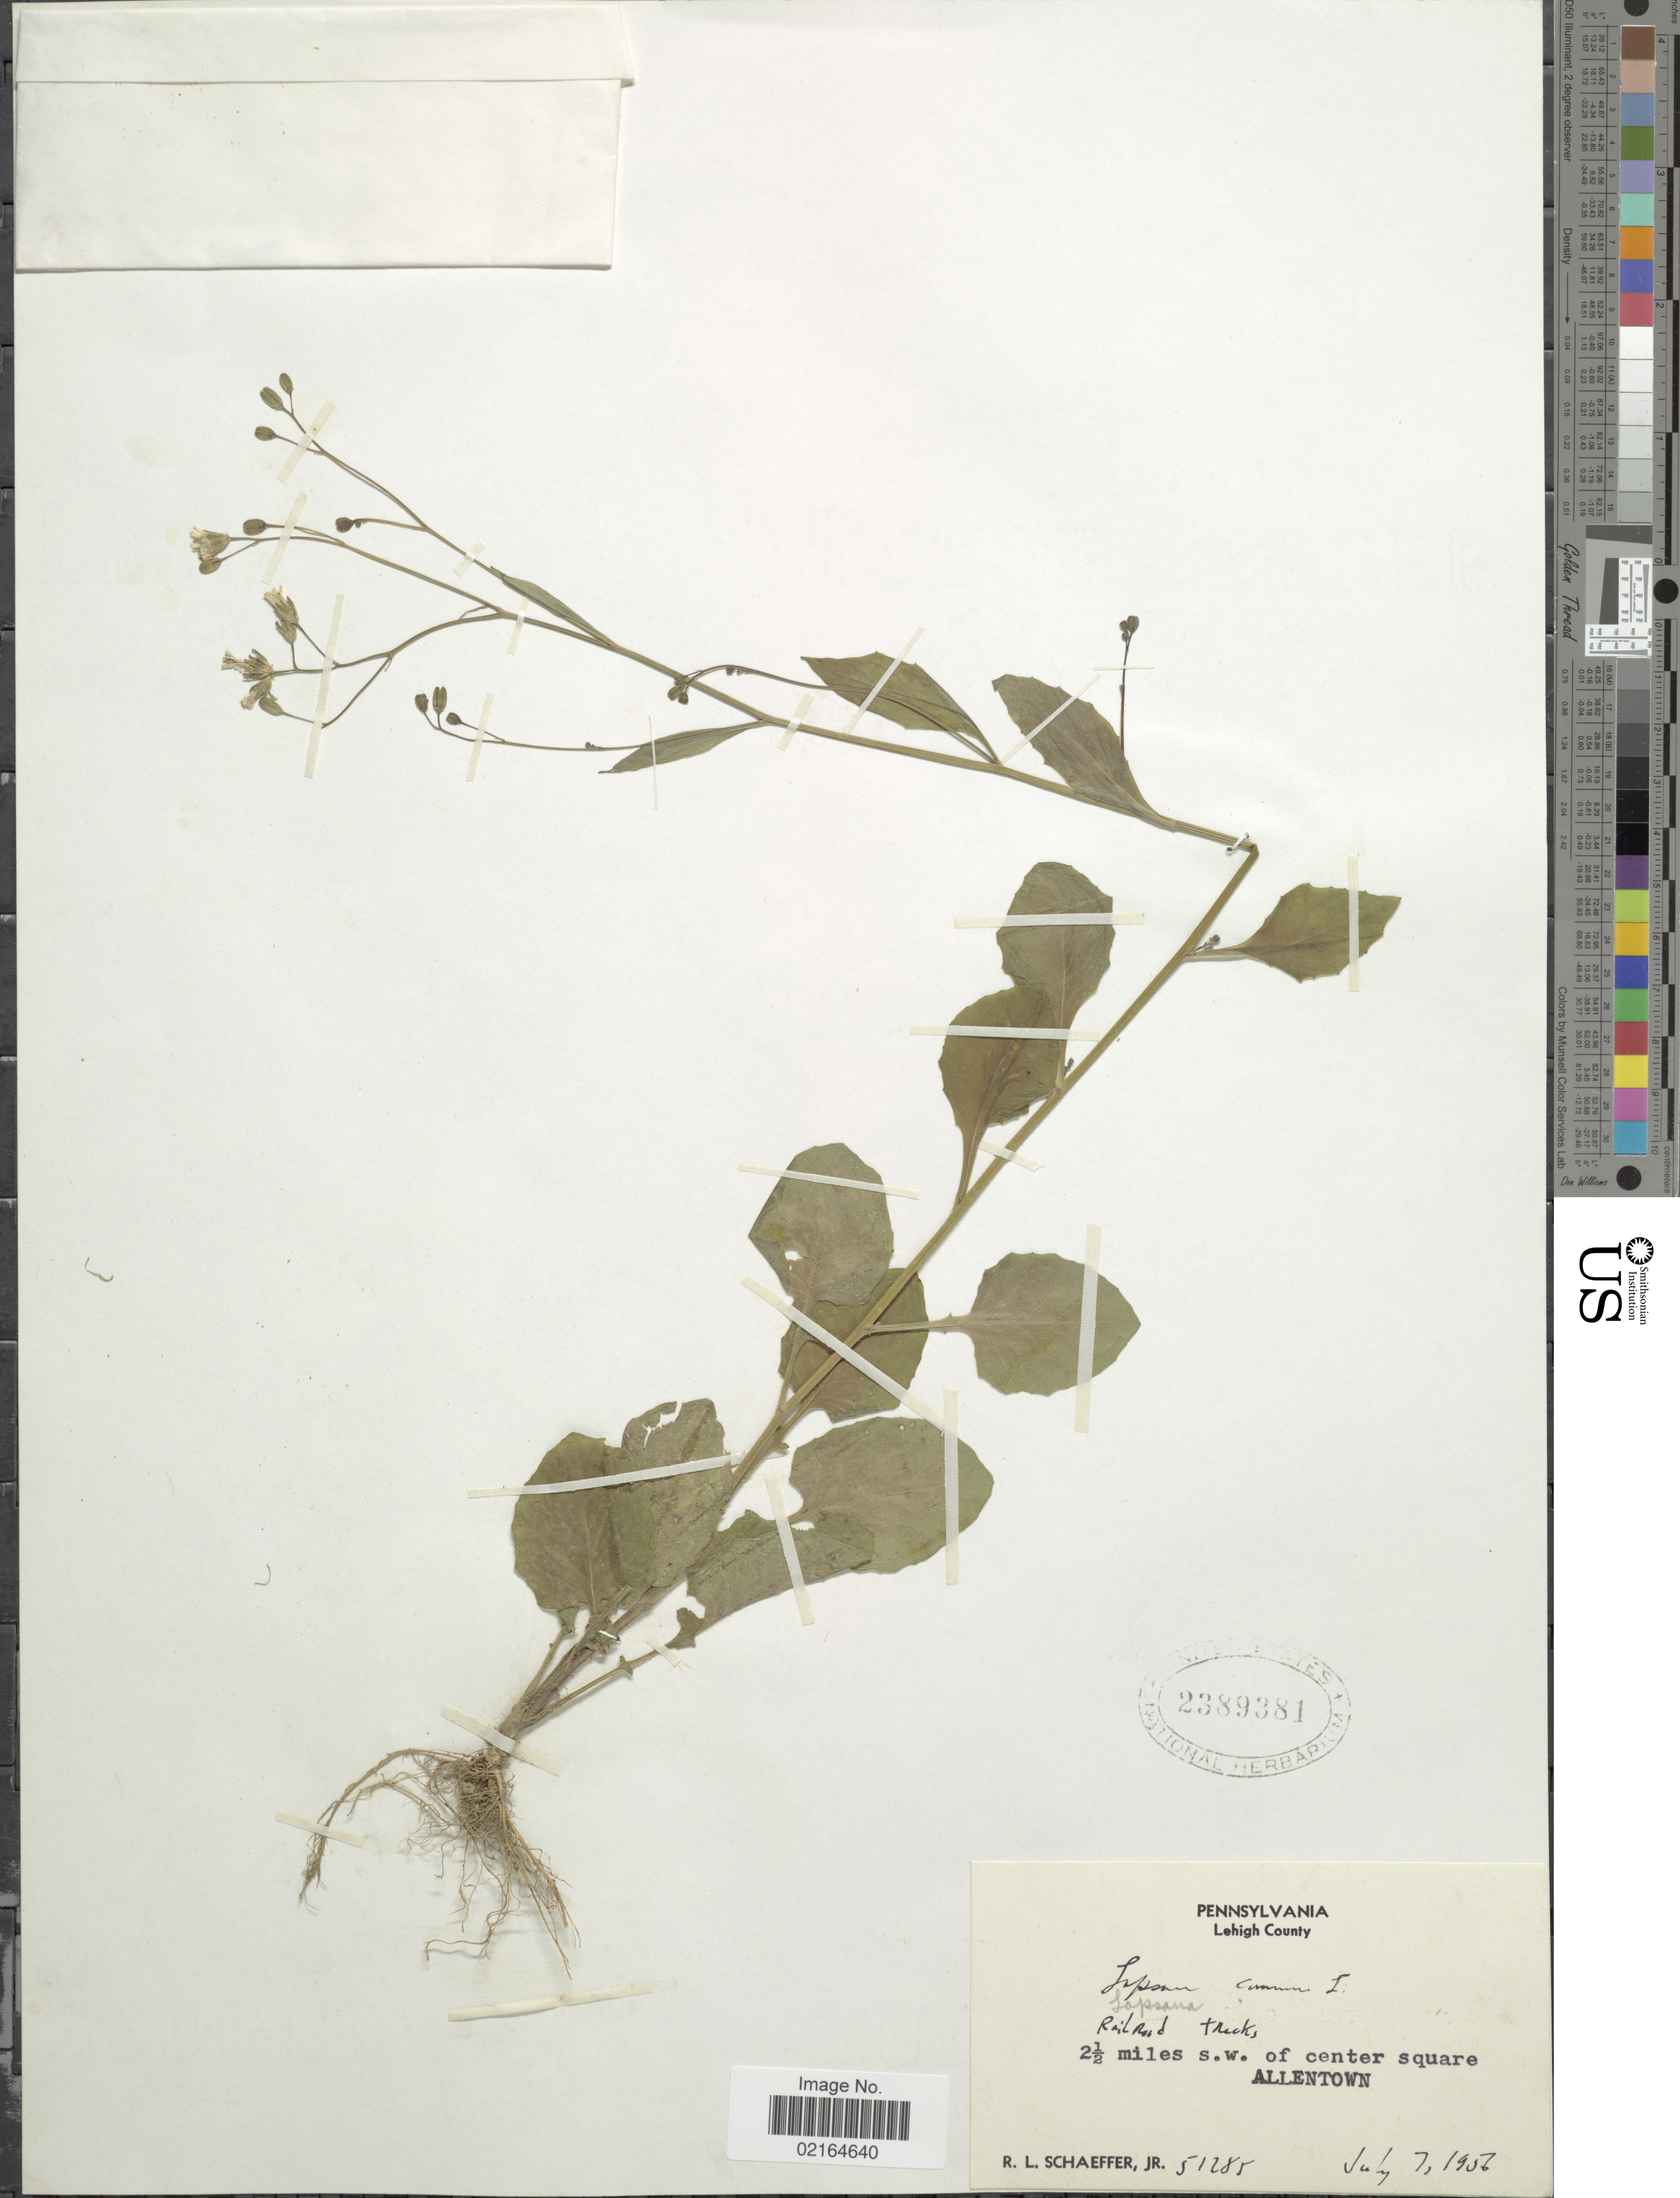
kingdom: Plantae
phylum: Tracheophyta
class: Magnoliopsida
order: Asterales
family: Asteraceae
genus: Lapsana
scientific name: Lapsana communis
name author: L.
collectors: R. L. Schaeffer Jr.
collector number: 51285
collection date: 1956-07-07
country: United States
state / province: Pennsylvania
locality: Lehigh County, 2½ miles s.w. of center square, Allentown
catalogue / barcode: US 2389381